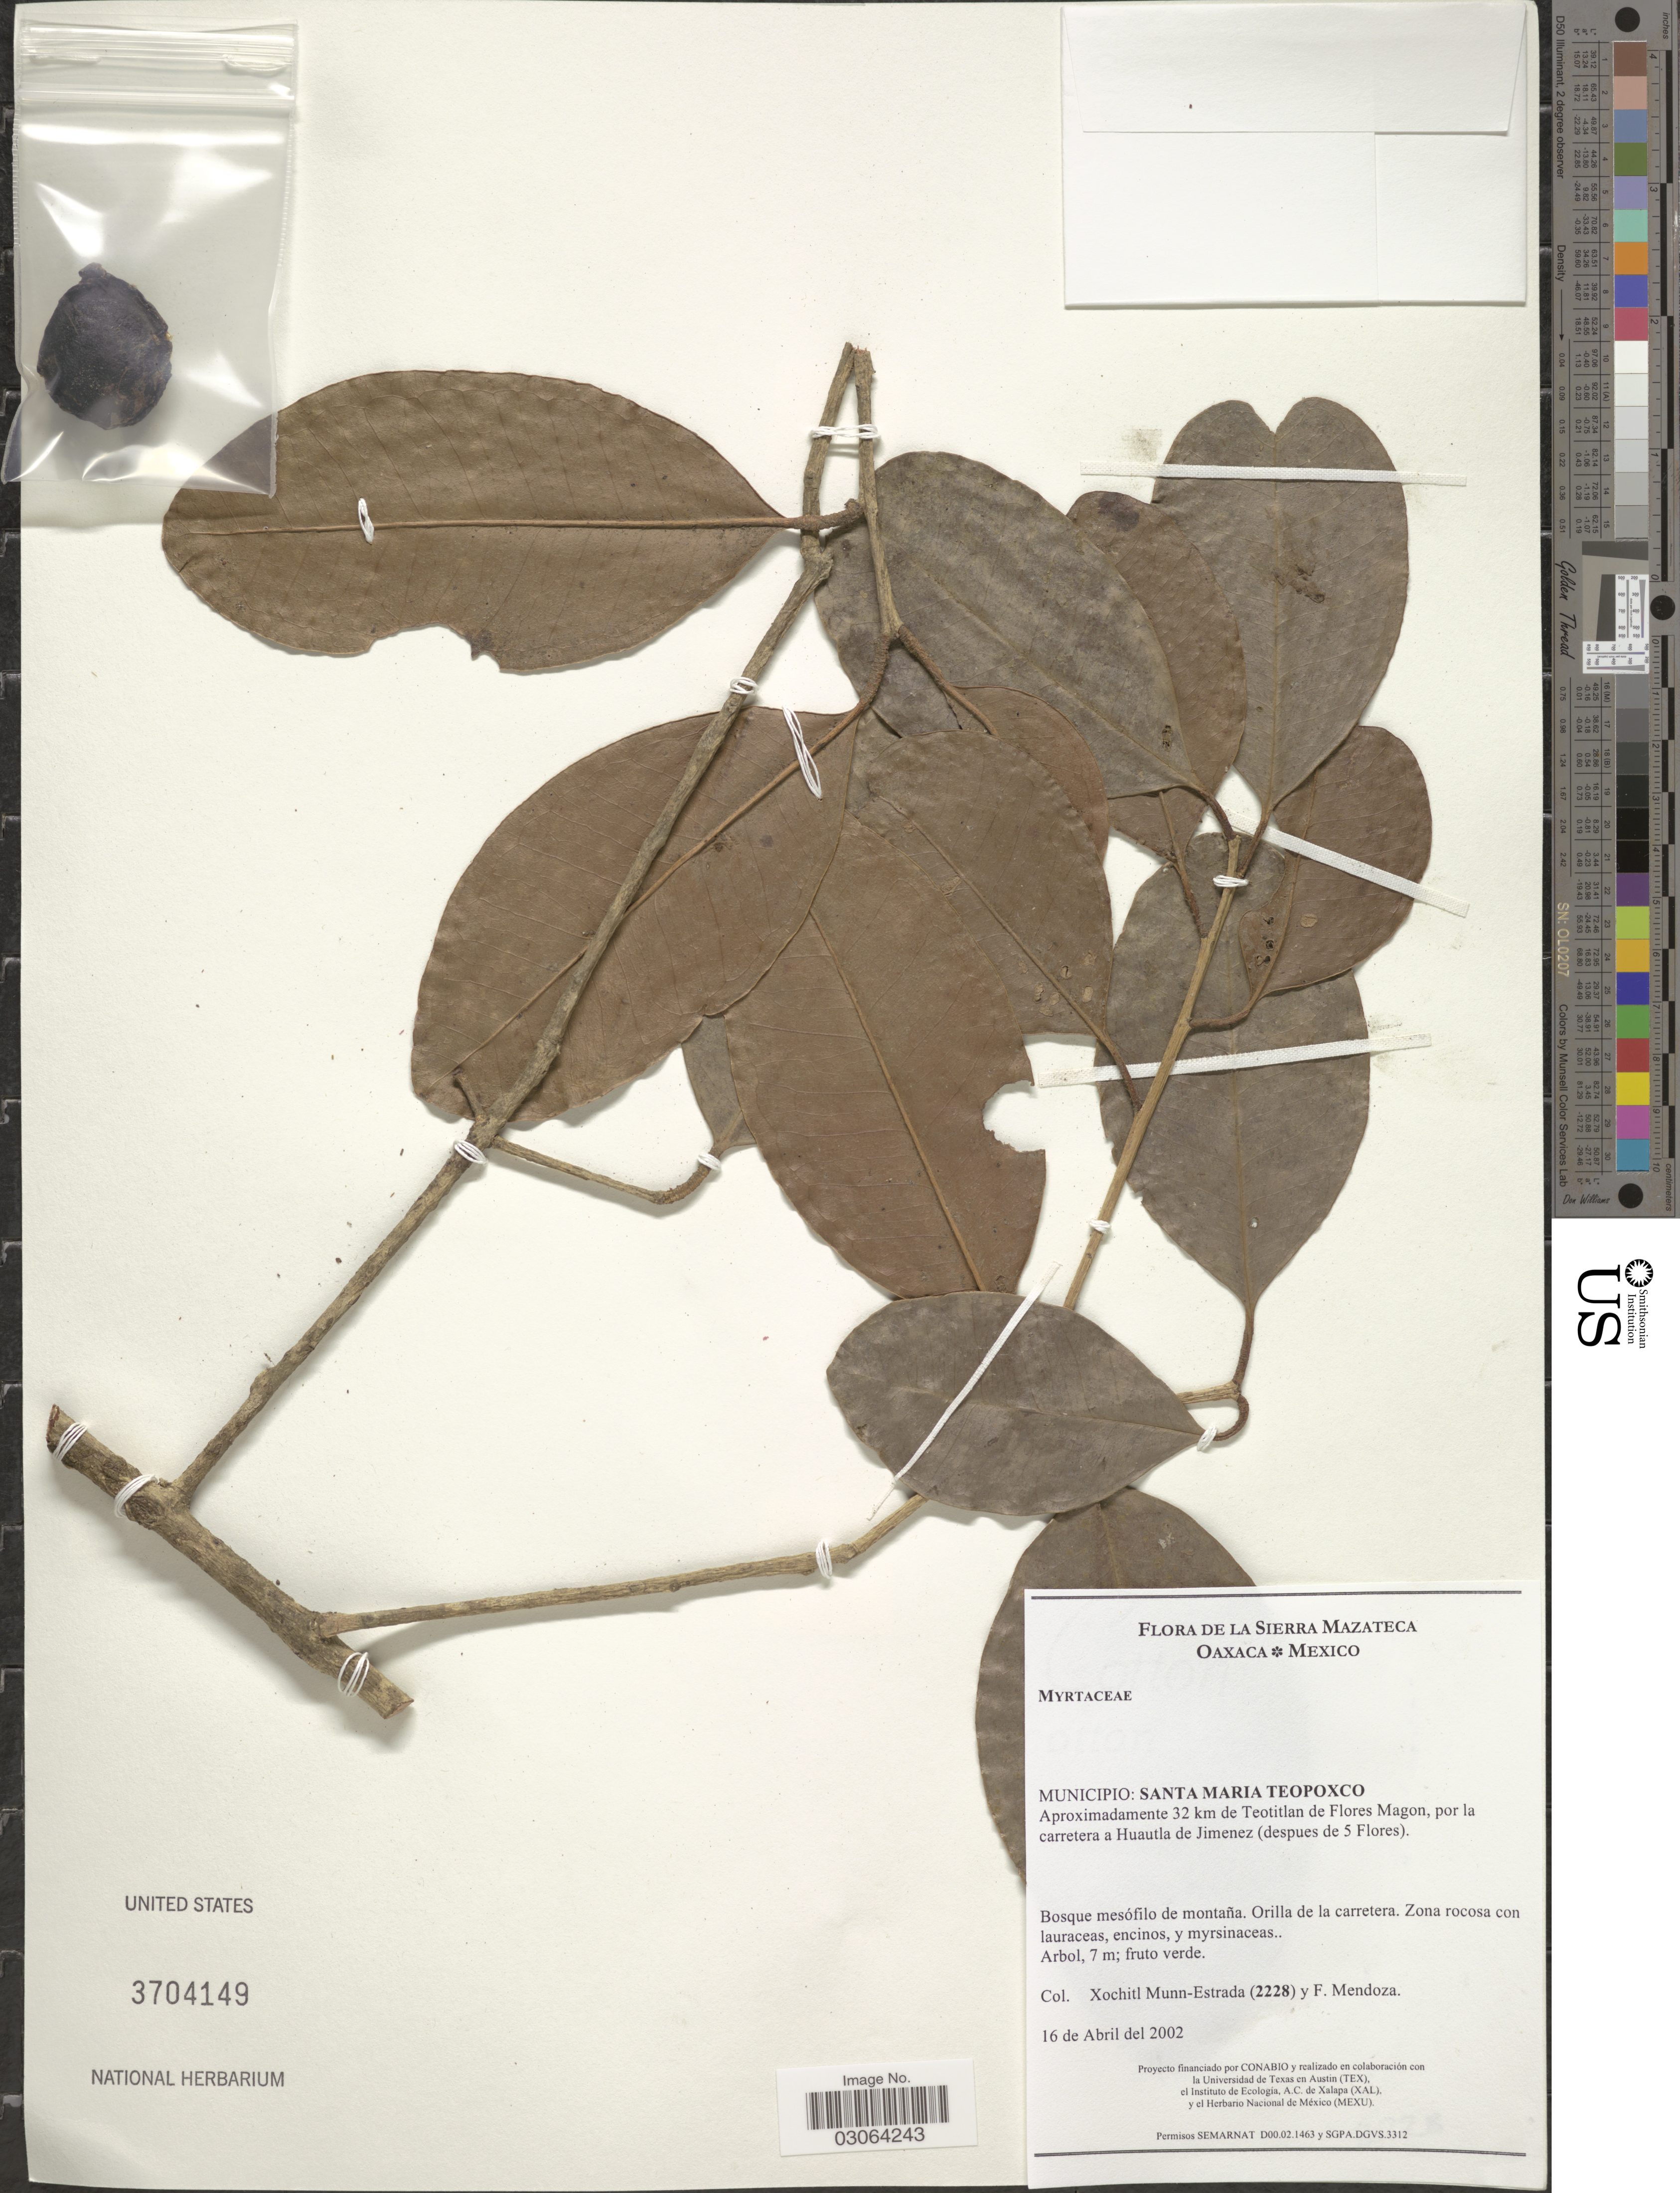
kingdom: Plantae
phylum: Tracheophyta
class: Magnoliopsida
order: Myrtales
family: Myrtaceae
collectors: X. Munn-Estrada & F. Mendoza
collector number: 2228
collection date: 2002-04-16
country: Mexico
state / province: Oaxaca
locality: De La Sierra Mazateca, Municipio: Santa Maria Teopoxco, Aproximadamente 32 km de Teotitlan de Flores Magon, por la carretera a Huautla de Jimenez (despues de 5 Flores).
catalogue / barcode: US 3704149